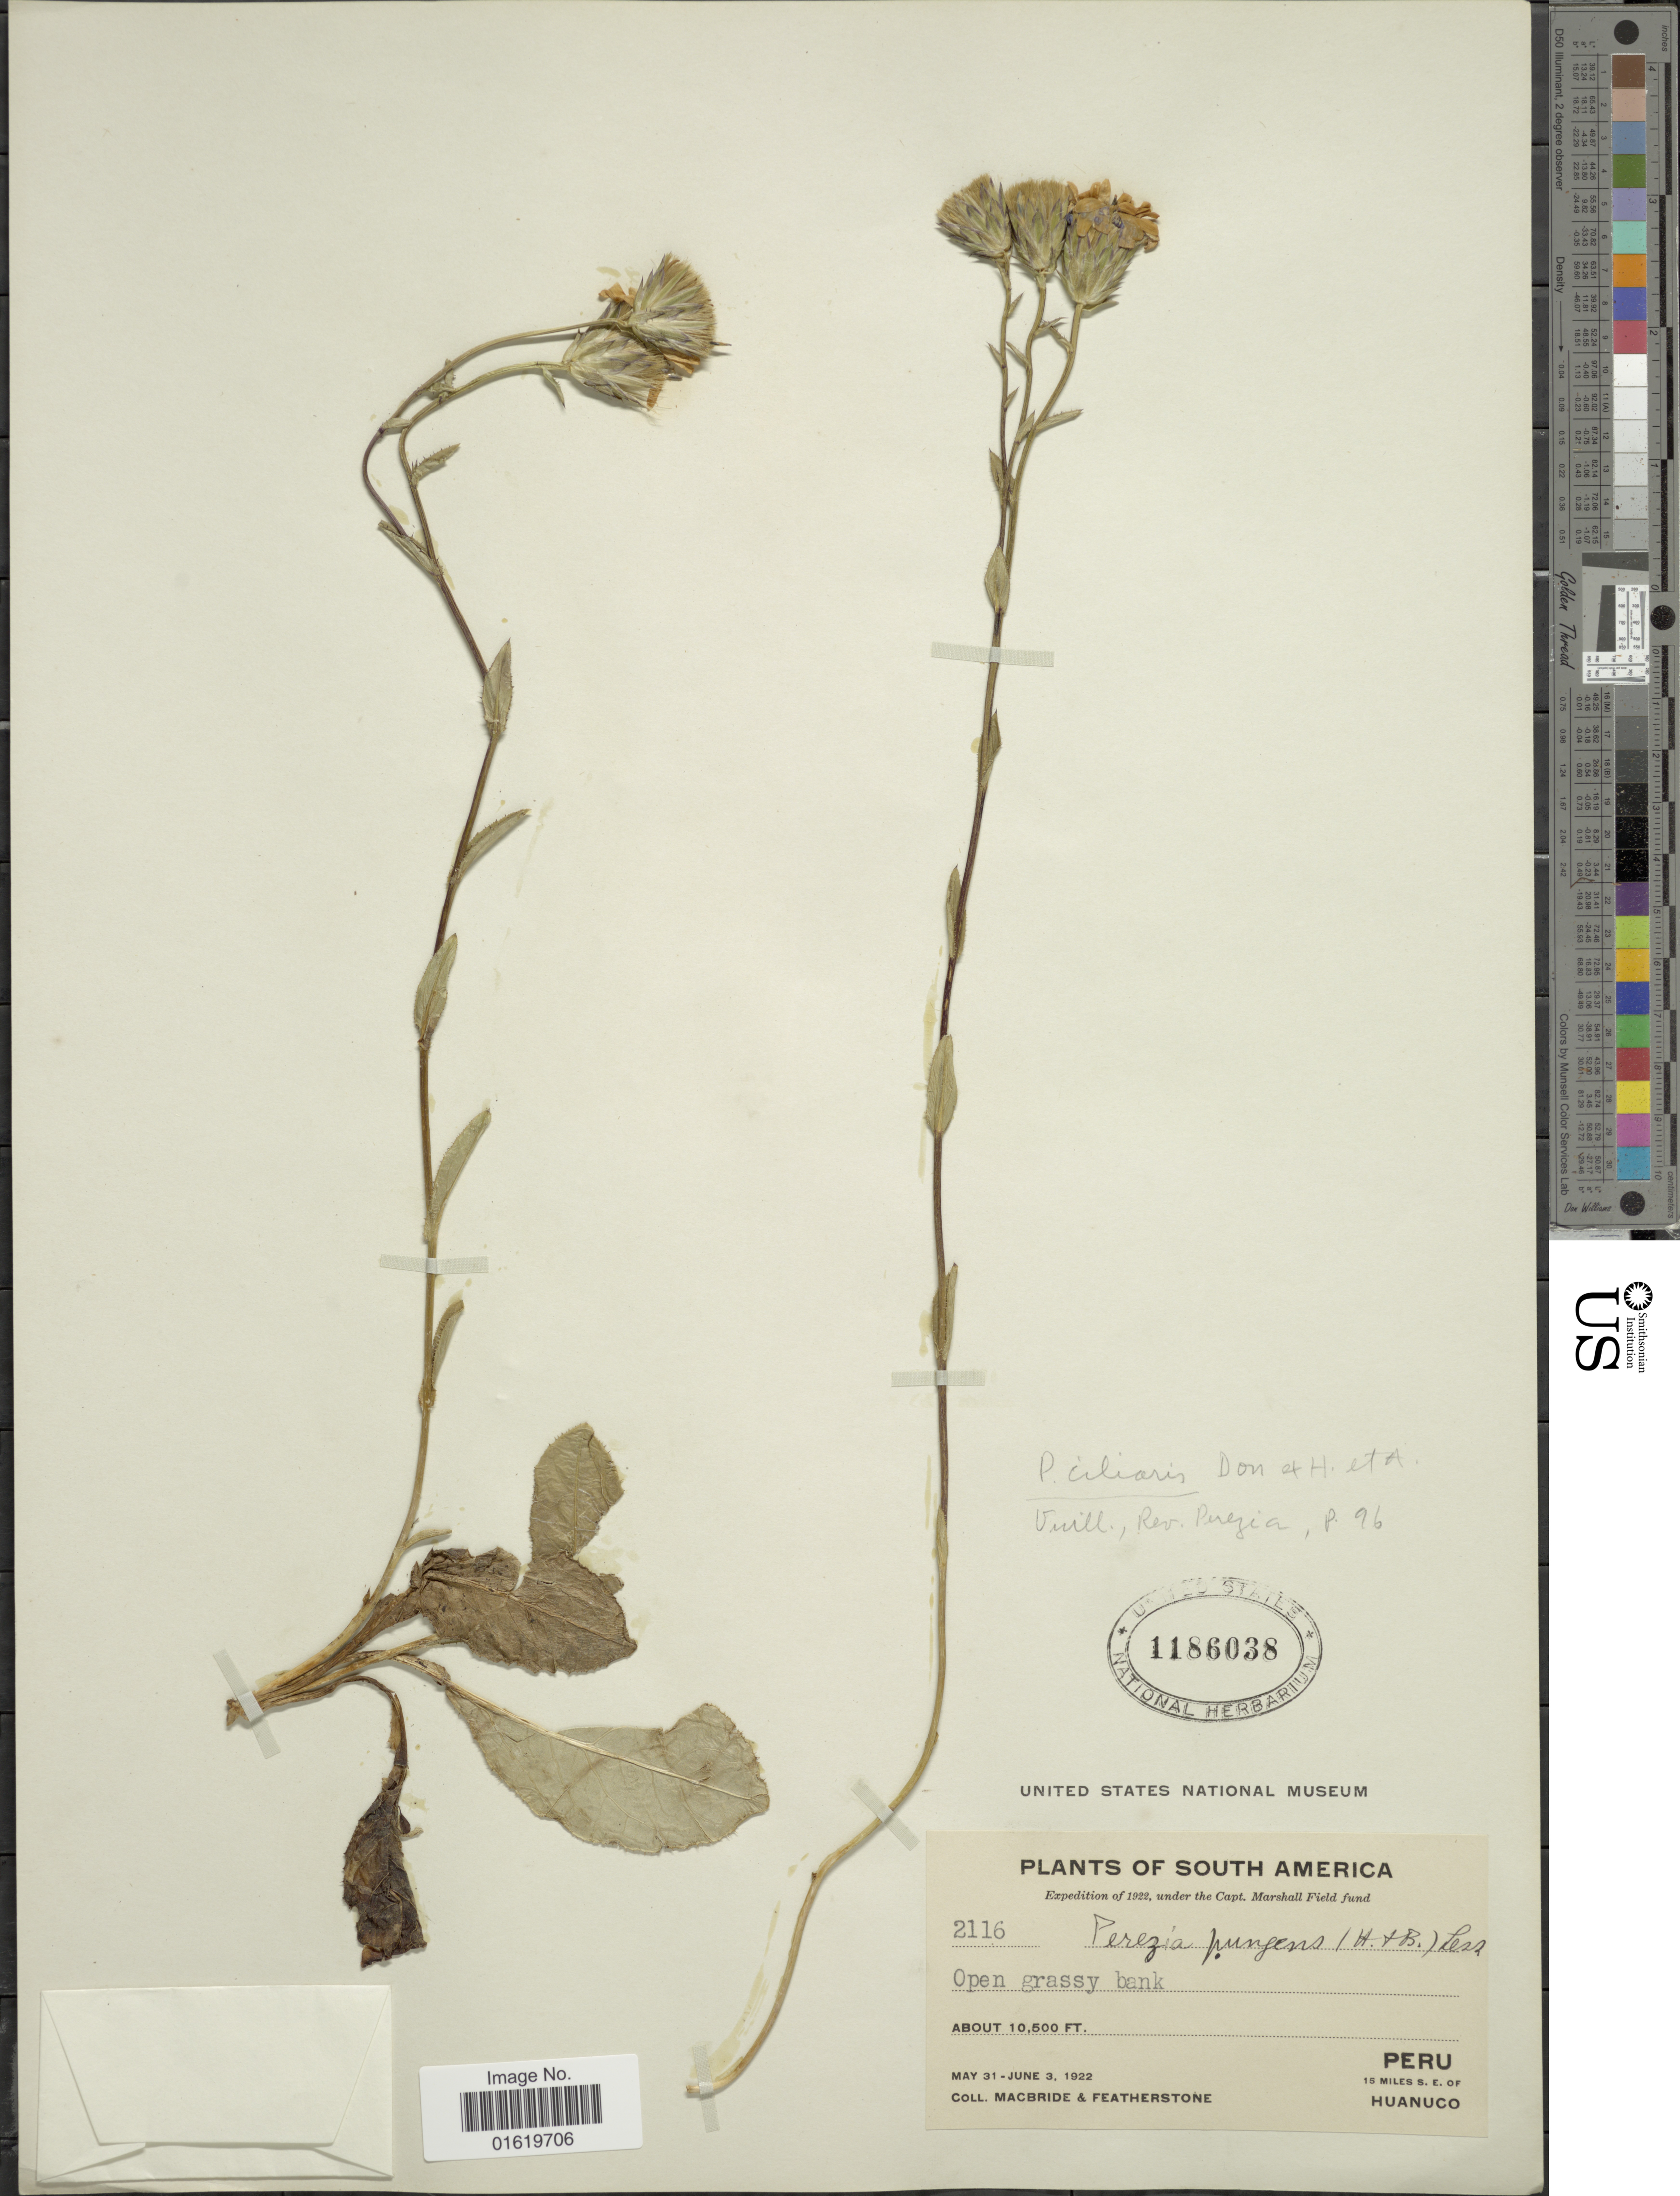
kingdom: Plantae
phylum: Tracheophyta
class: Magnoliopsida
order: Asterales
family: Asteraceae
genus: Perezia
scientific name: Perezia pungens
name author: (Humb. & Bonpl.) Less.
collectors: Macbride, -- & -. Featherstone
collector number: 2116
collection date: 1922-05-31/1922-06-03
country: Peru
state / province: Huánuco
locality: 15 miles SE of Huanuco.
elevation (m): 3200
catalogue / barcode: US 1186038